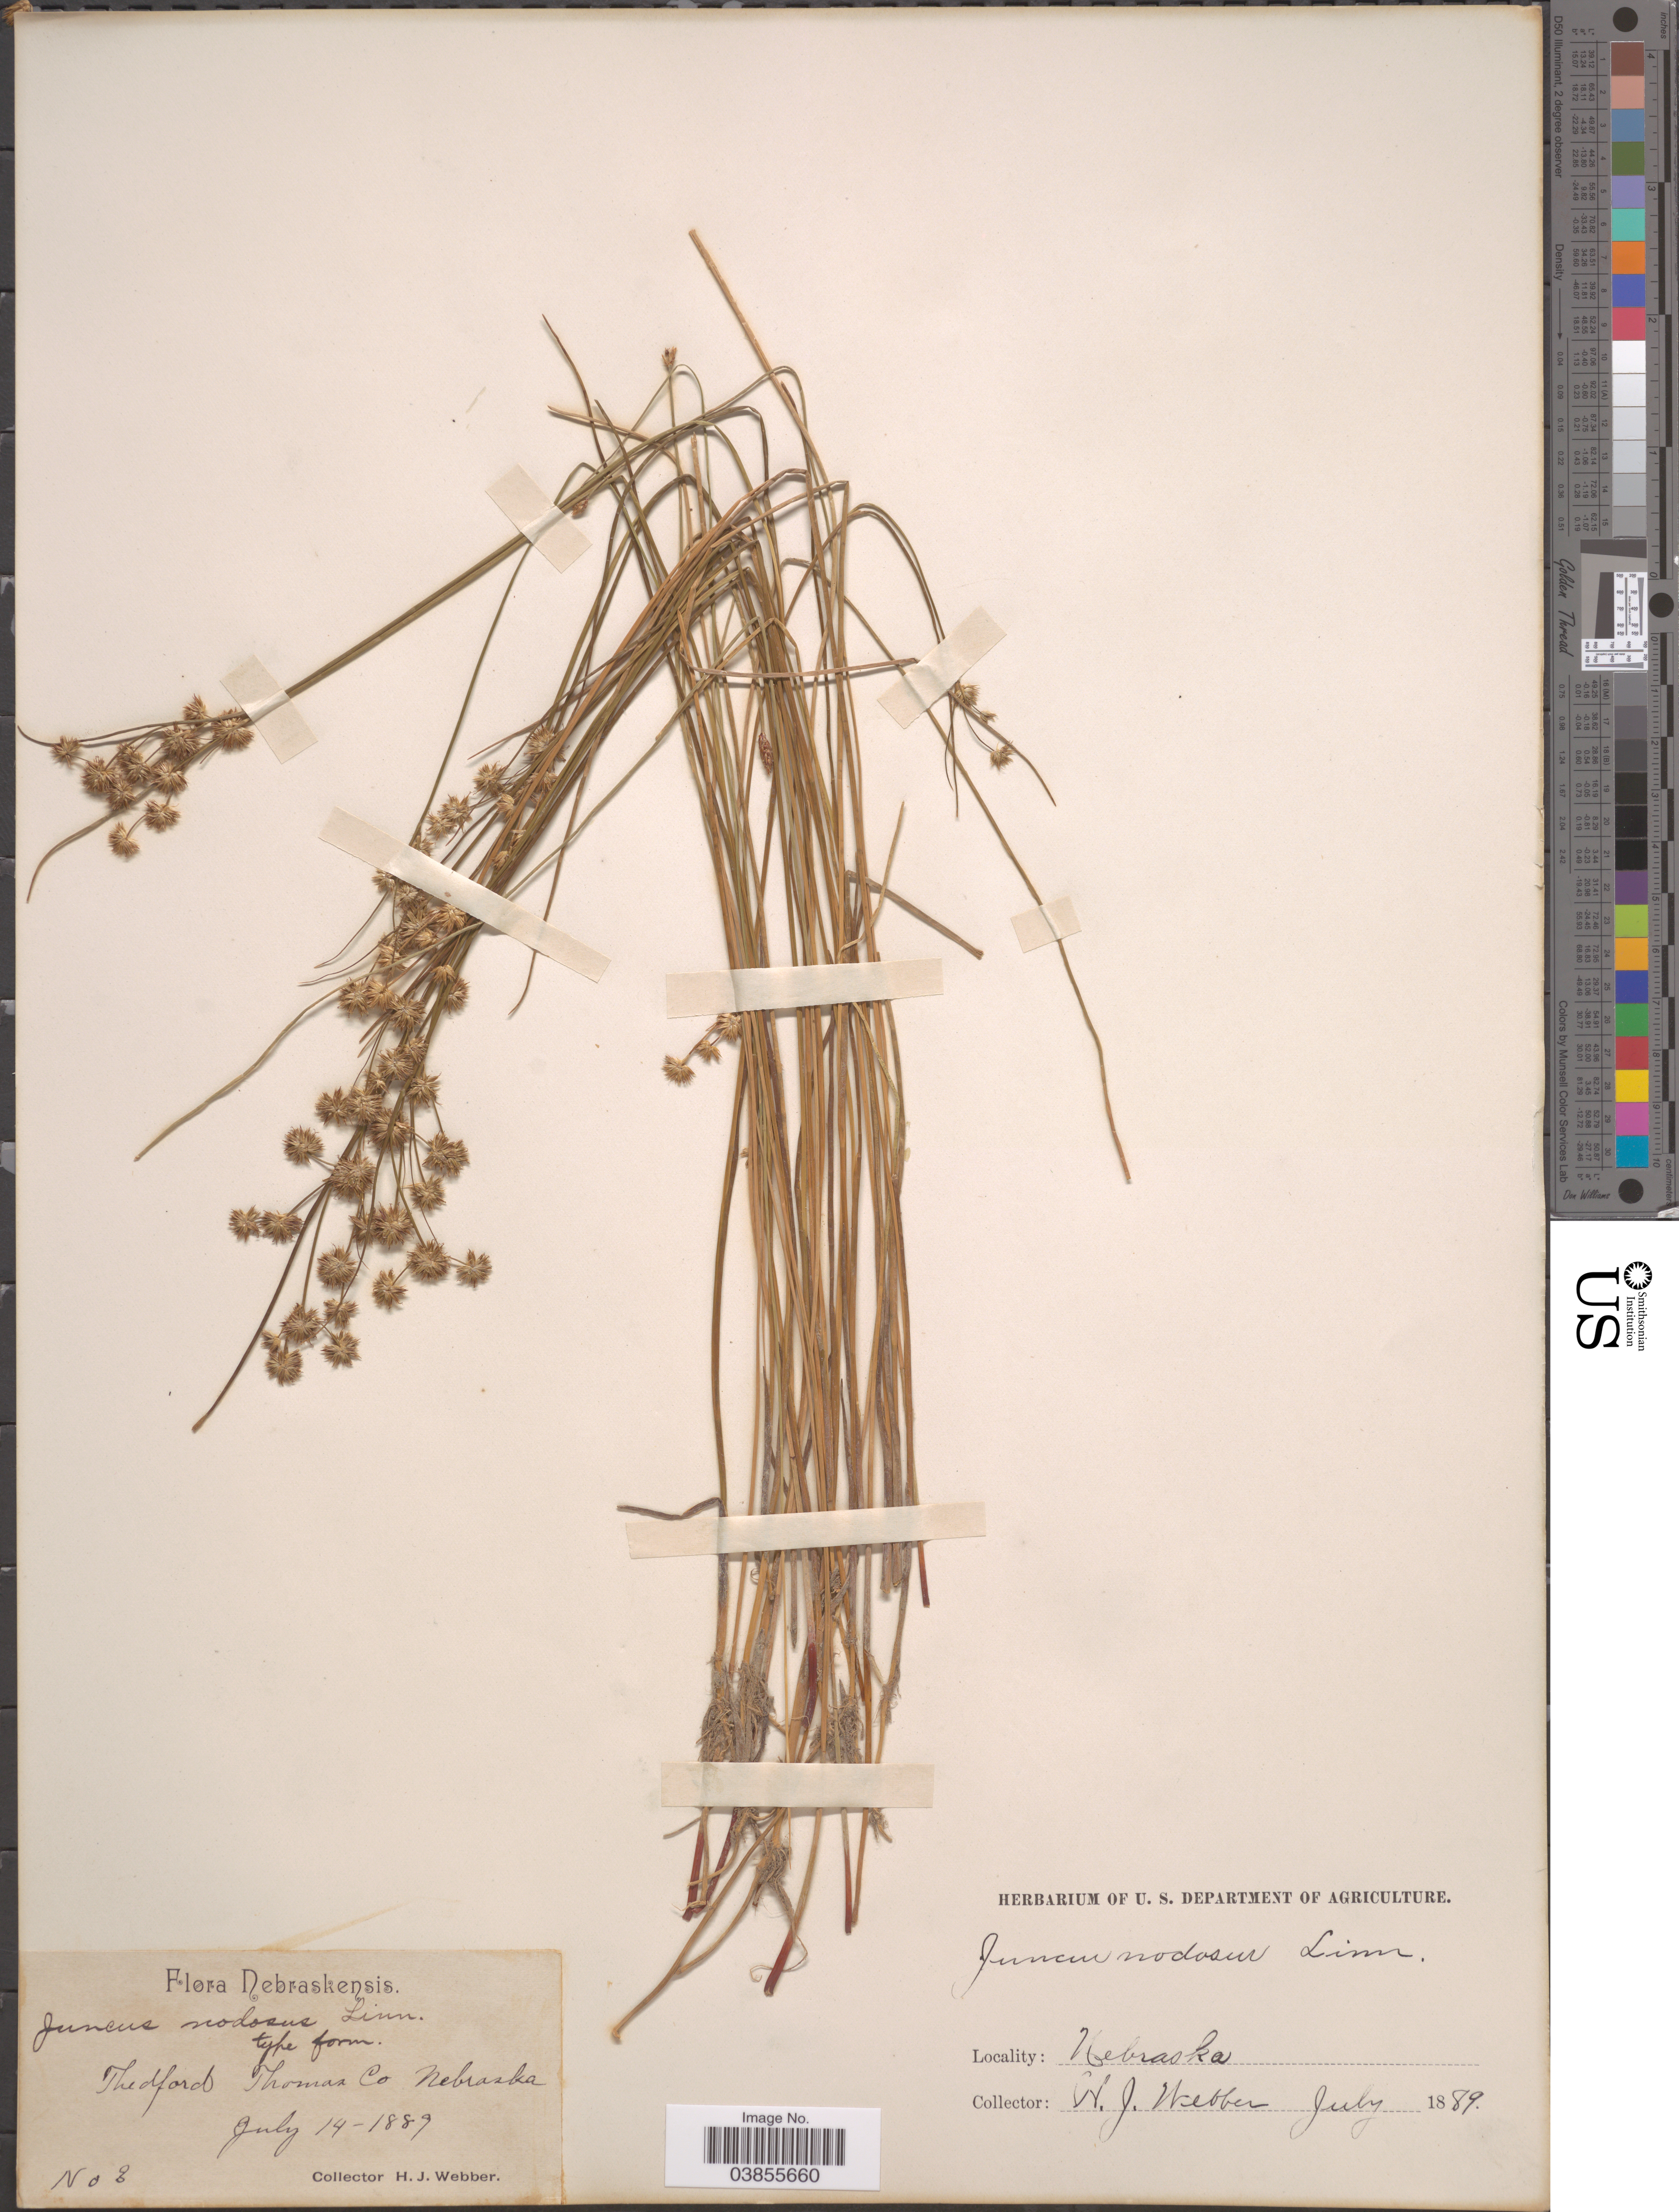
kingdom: Plantae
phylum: Tracheophyta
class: Liliopsida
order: Poales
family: Juncaceae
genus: Juncus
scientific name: Juncus nodosus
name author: L.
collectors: H. Webber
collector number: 2*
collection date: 1889-07-14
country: United States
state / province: Nebraska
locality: Thedford, Thomas Co.